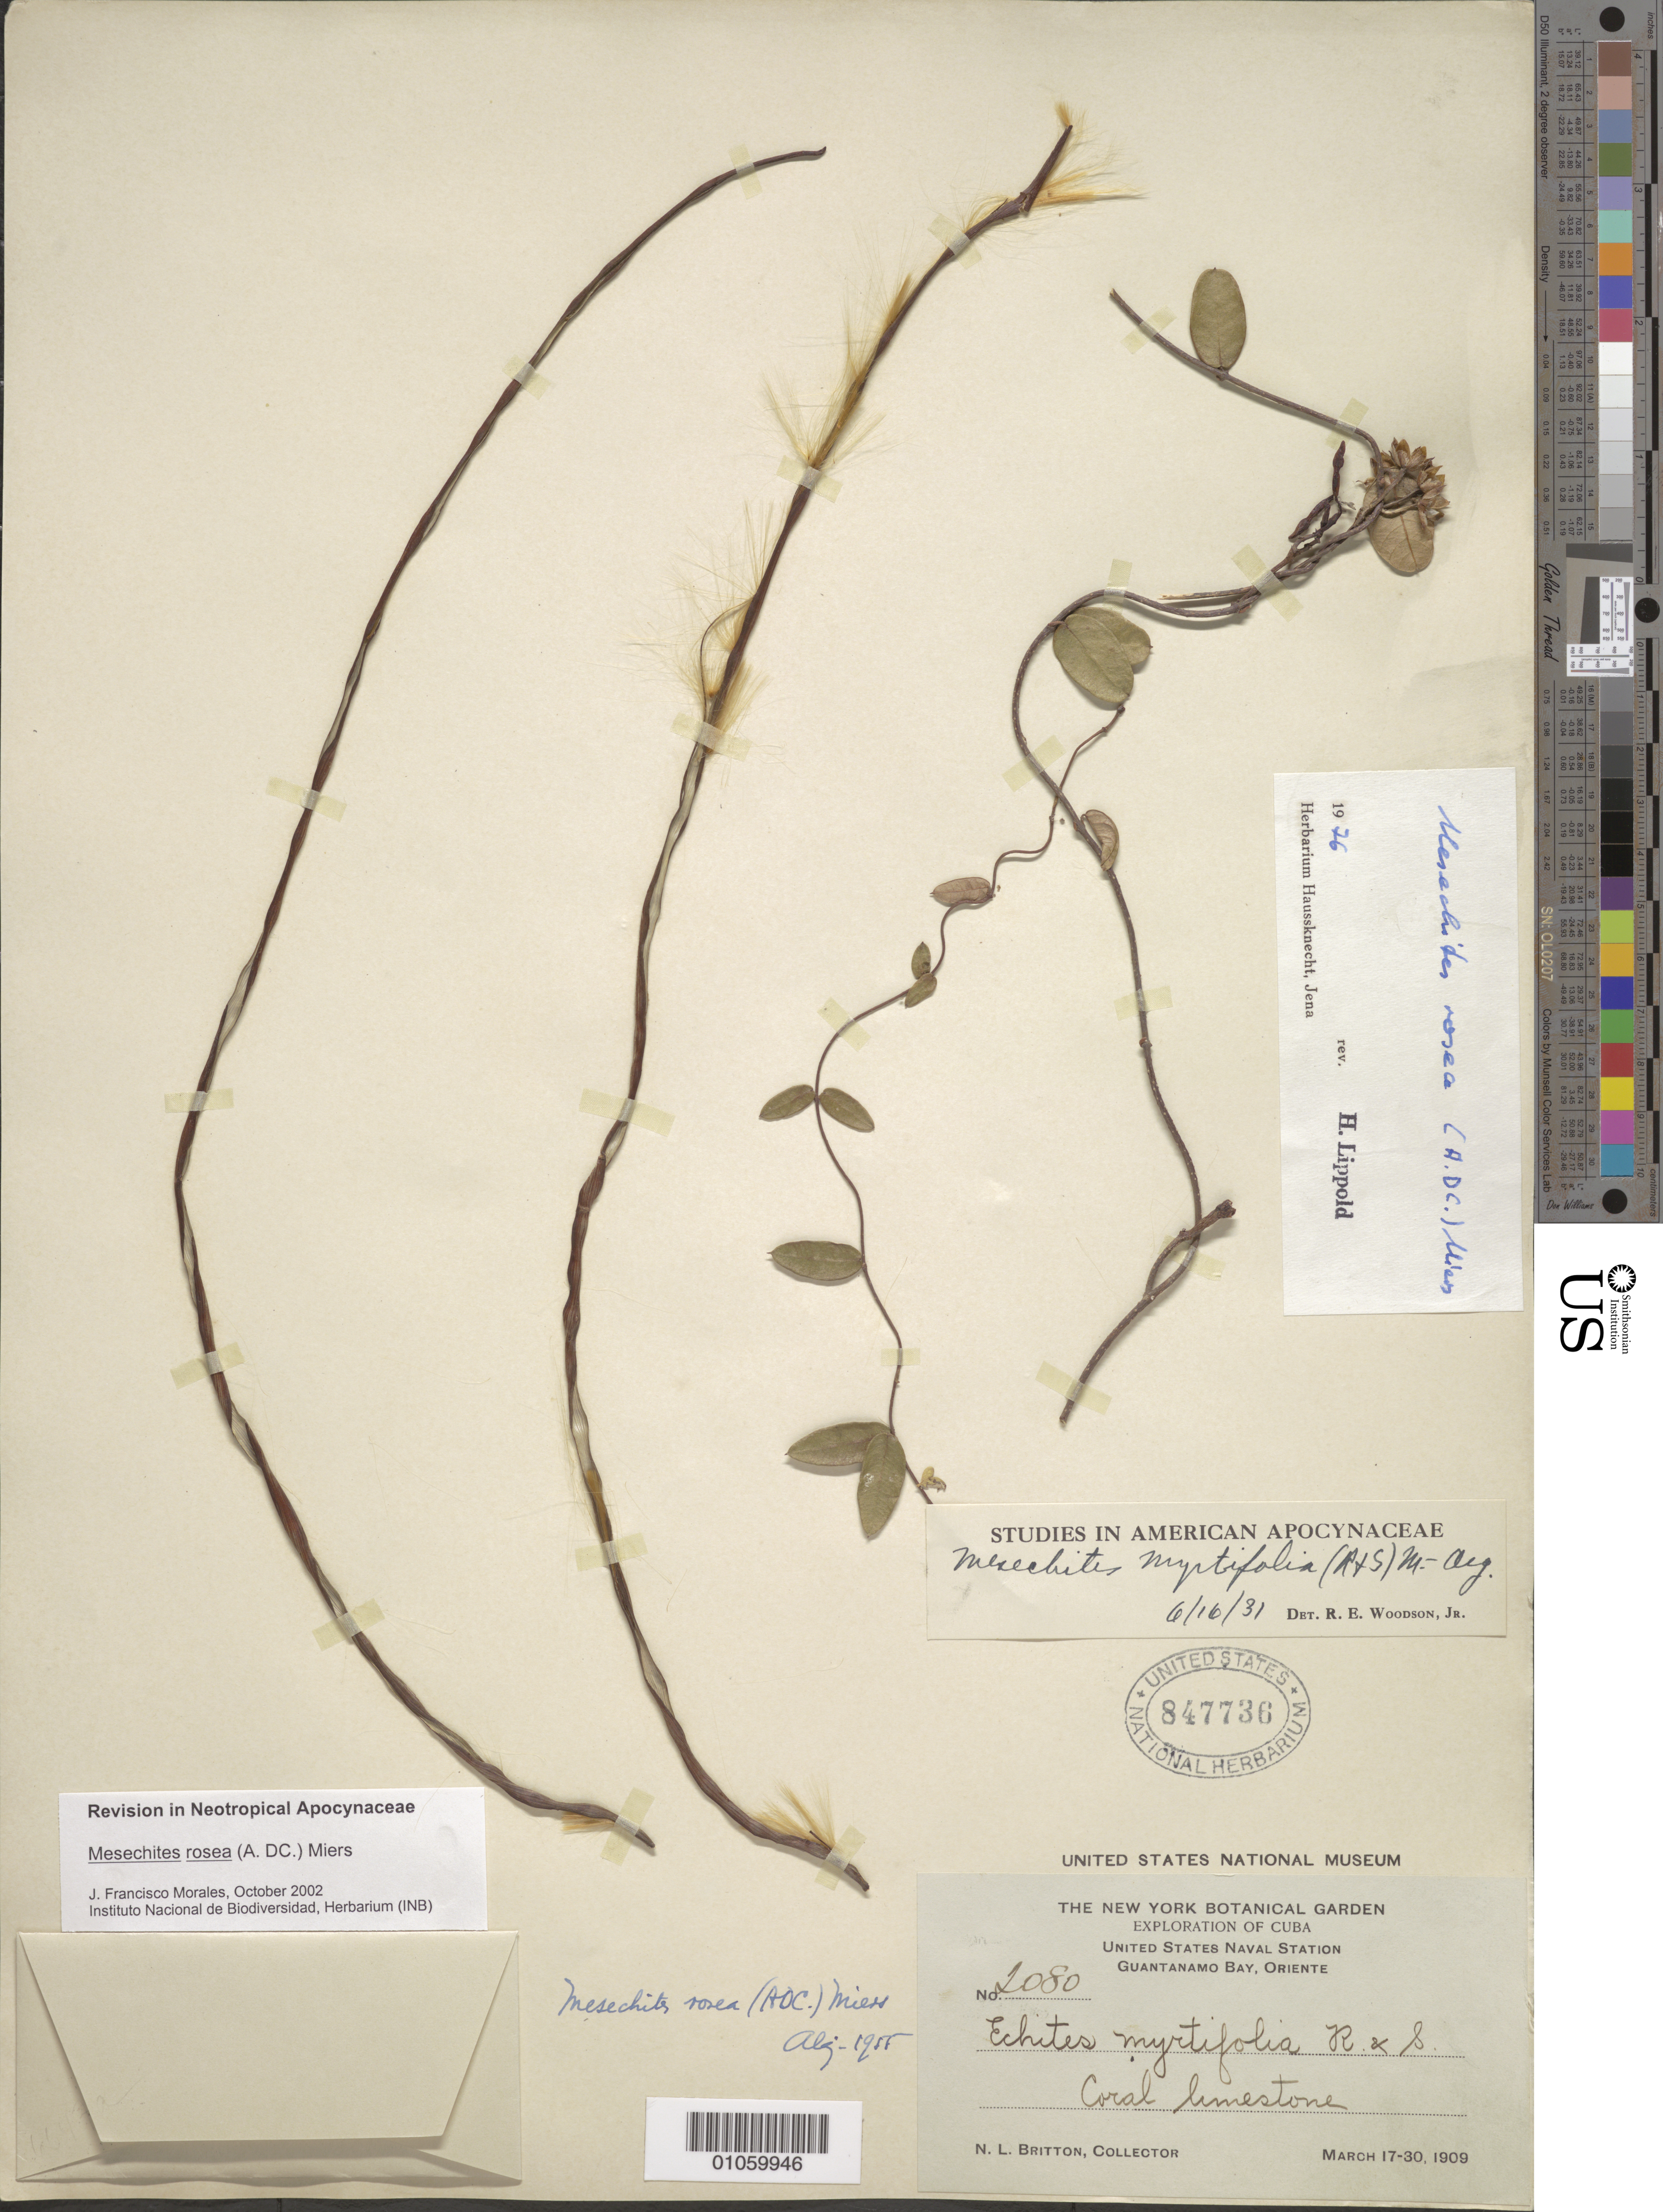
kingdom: Plantae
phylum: Tracheophyta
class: Magnoliopsida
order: Gentianales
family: Apocynaceae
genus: Mesechites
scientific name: Mesechites roseus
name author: (A. DC.) Miers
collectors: N. Britton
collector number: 2080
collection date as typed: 17 Mar 1909 to 30 Mar 1909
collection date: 1909-03-17/1909-03-30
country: Cuba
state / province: Guantánamo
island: Cuba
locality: Guantánamo Bay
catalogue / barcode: US 847736